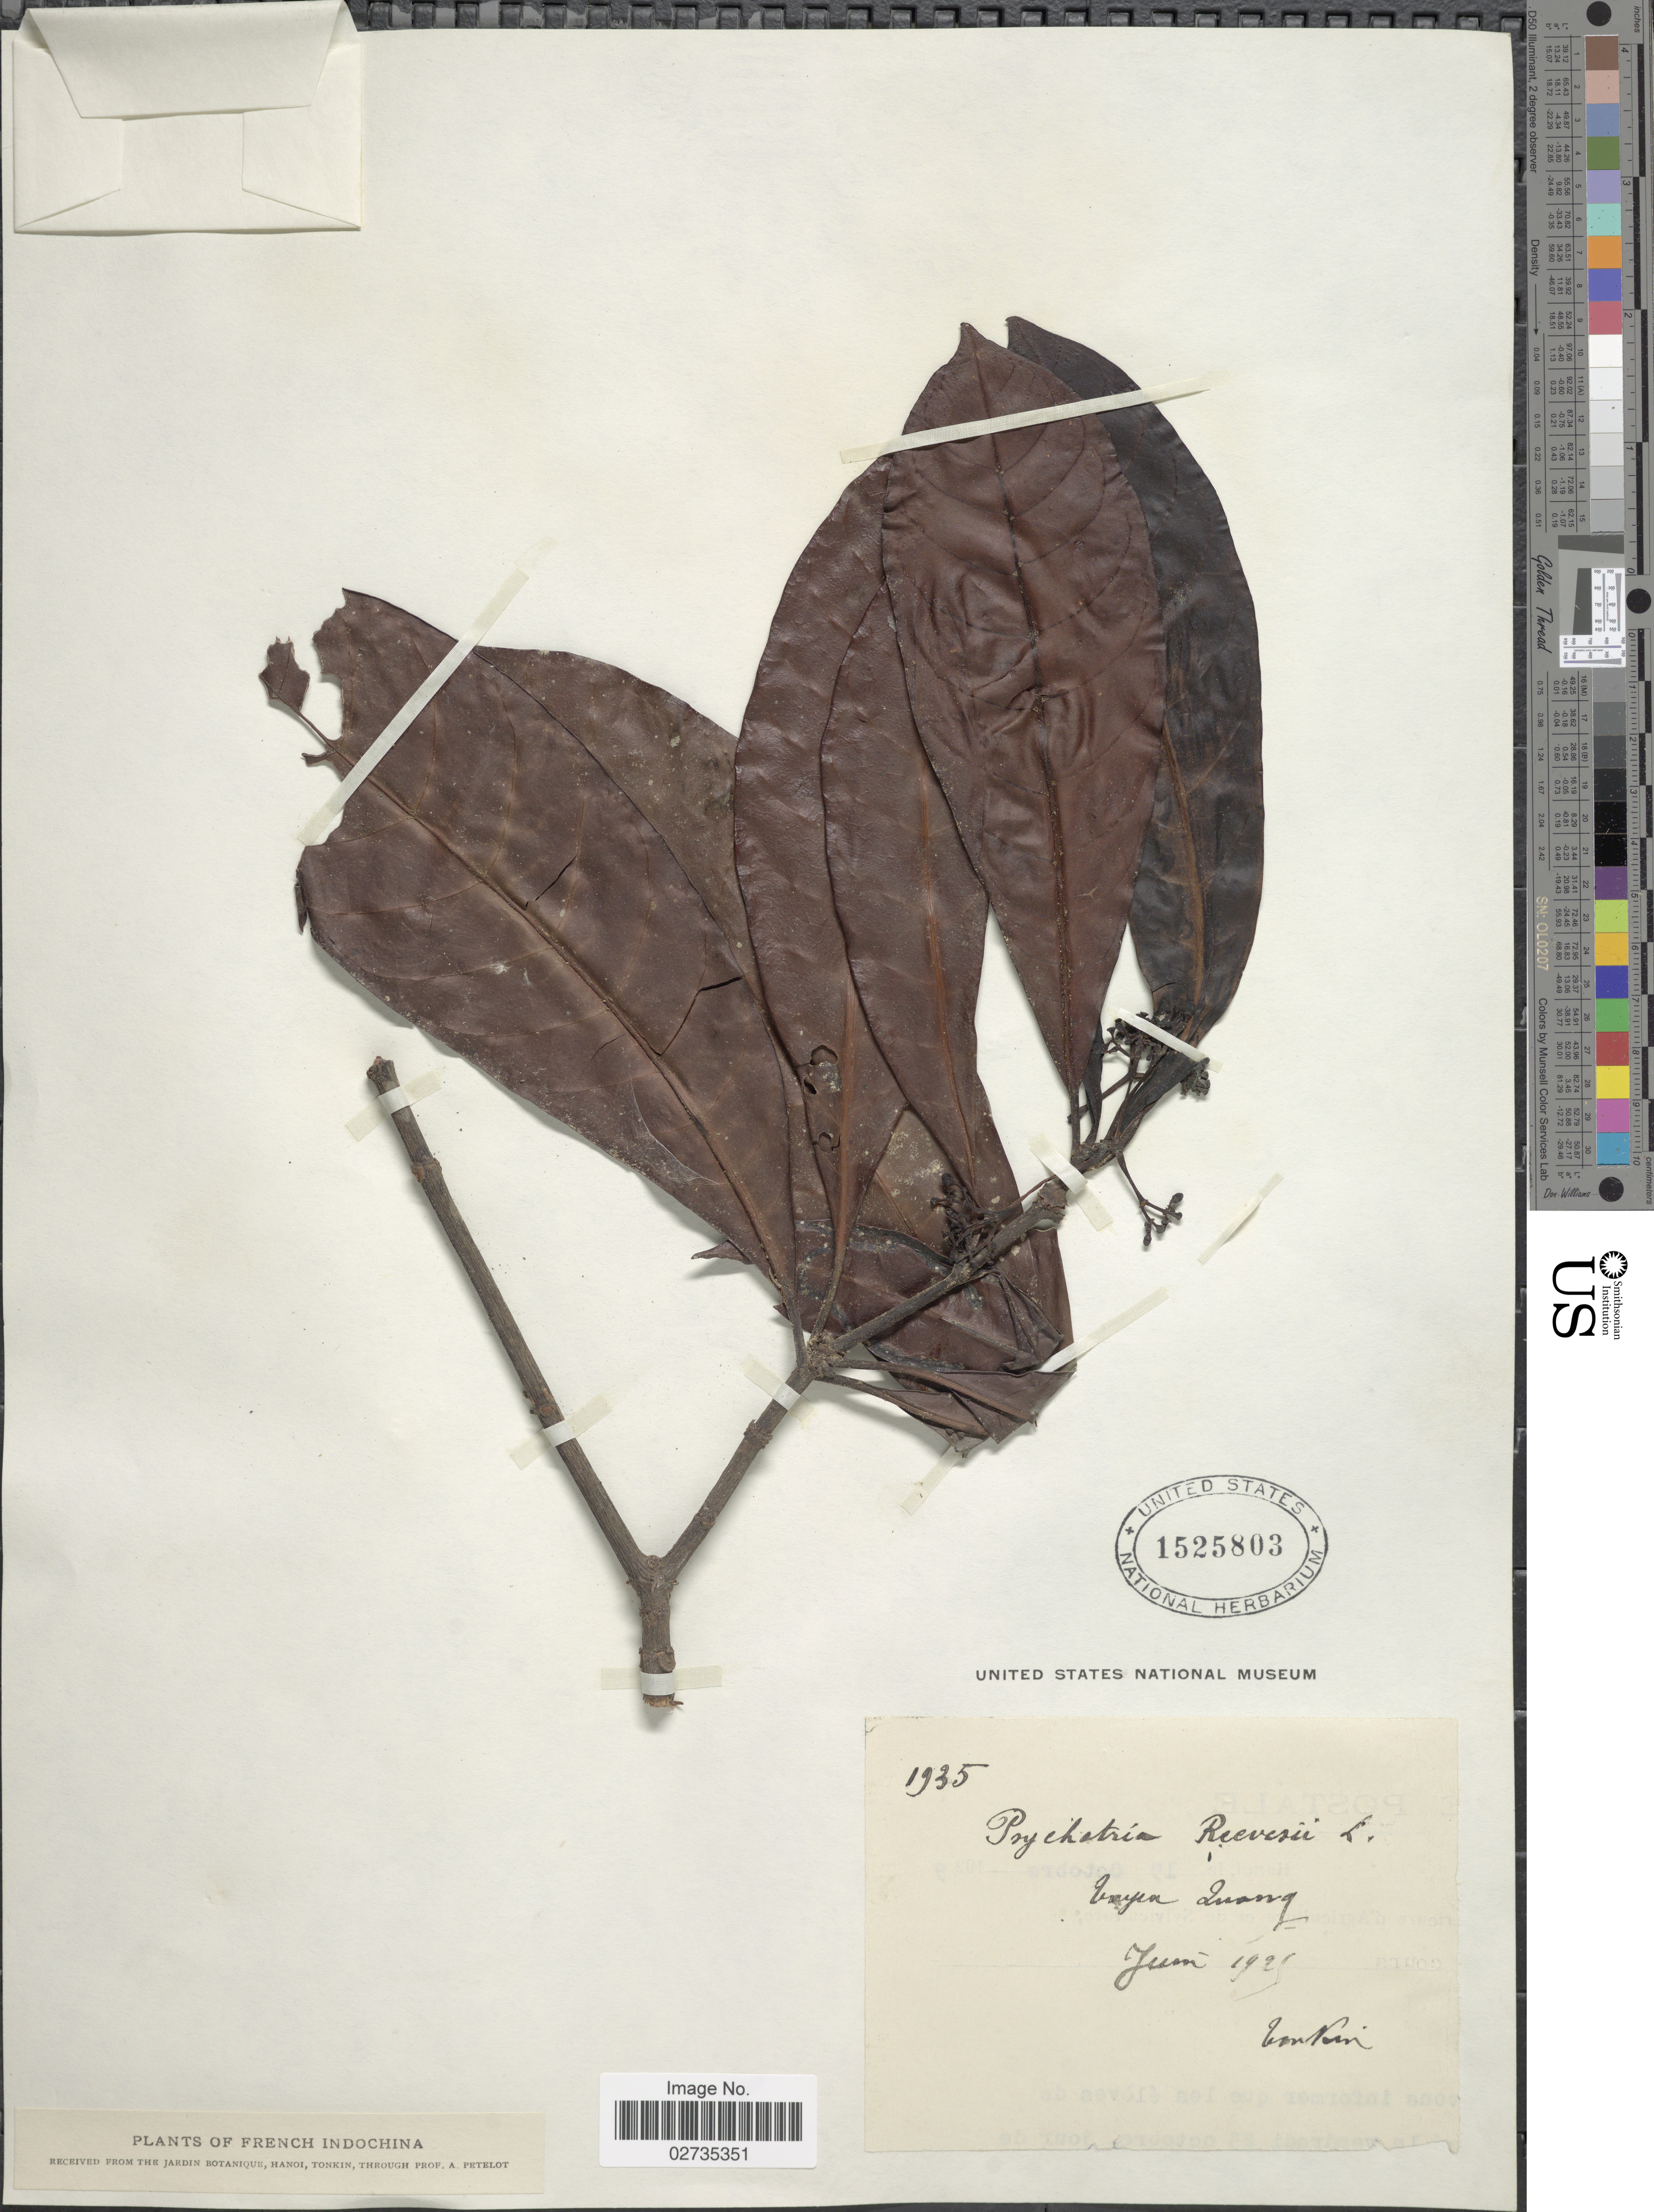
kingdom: Plantae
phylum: Tracheophyta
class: Magnoliopsida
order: Gentianales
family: Rubiaceae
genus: Psychotria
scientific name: Psychotria elliptica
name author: Willd. ex Roem. & Schult.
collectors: A. Petelot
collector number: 1935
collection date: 1929-06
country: Vietnam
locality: Tonkin. Bayun Zuang [interpreted]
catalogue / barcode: US 1525803